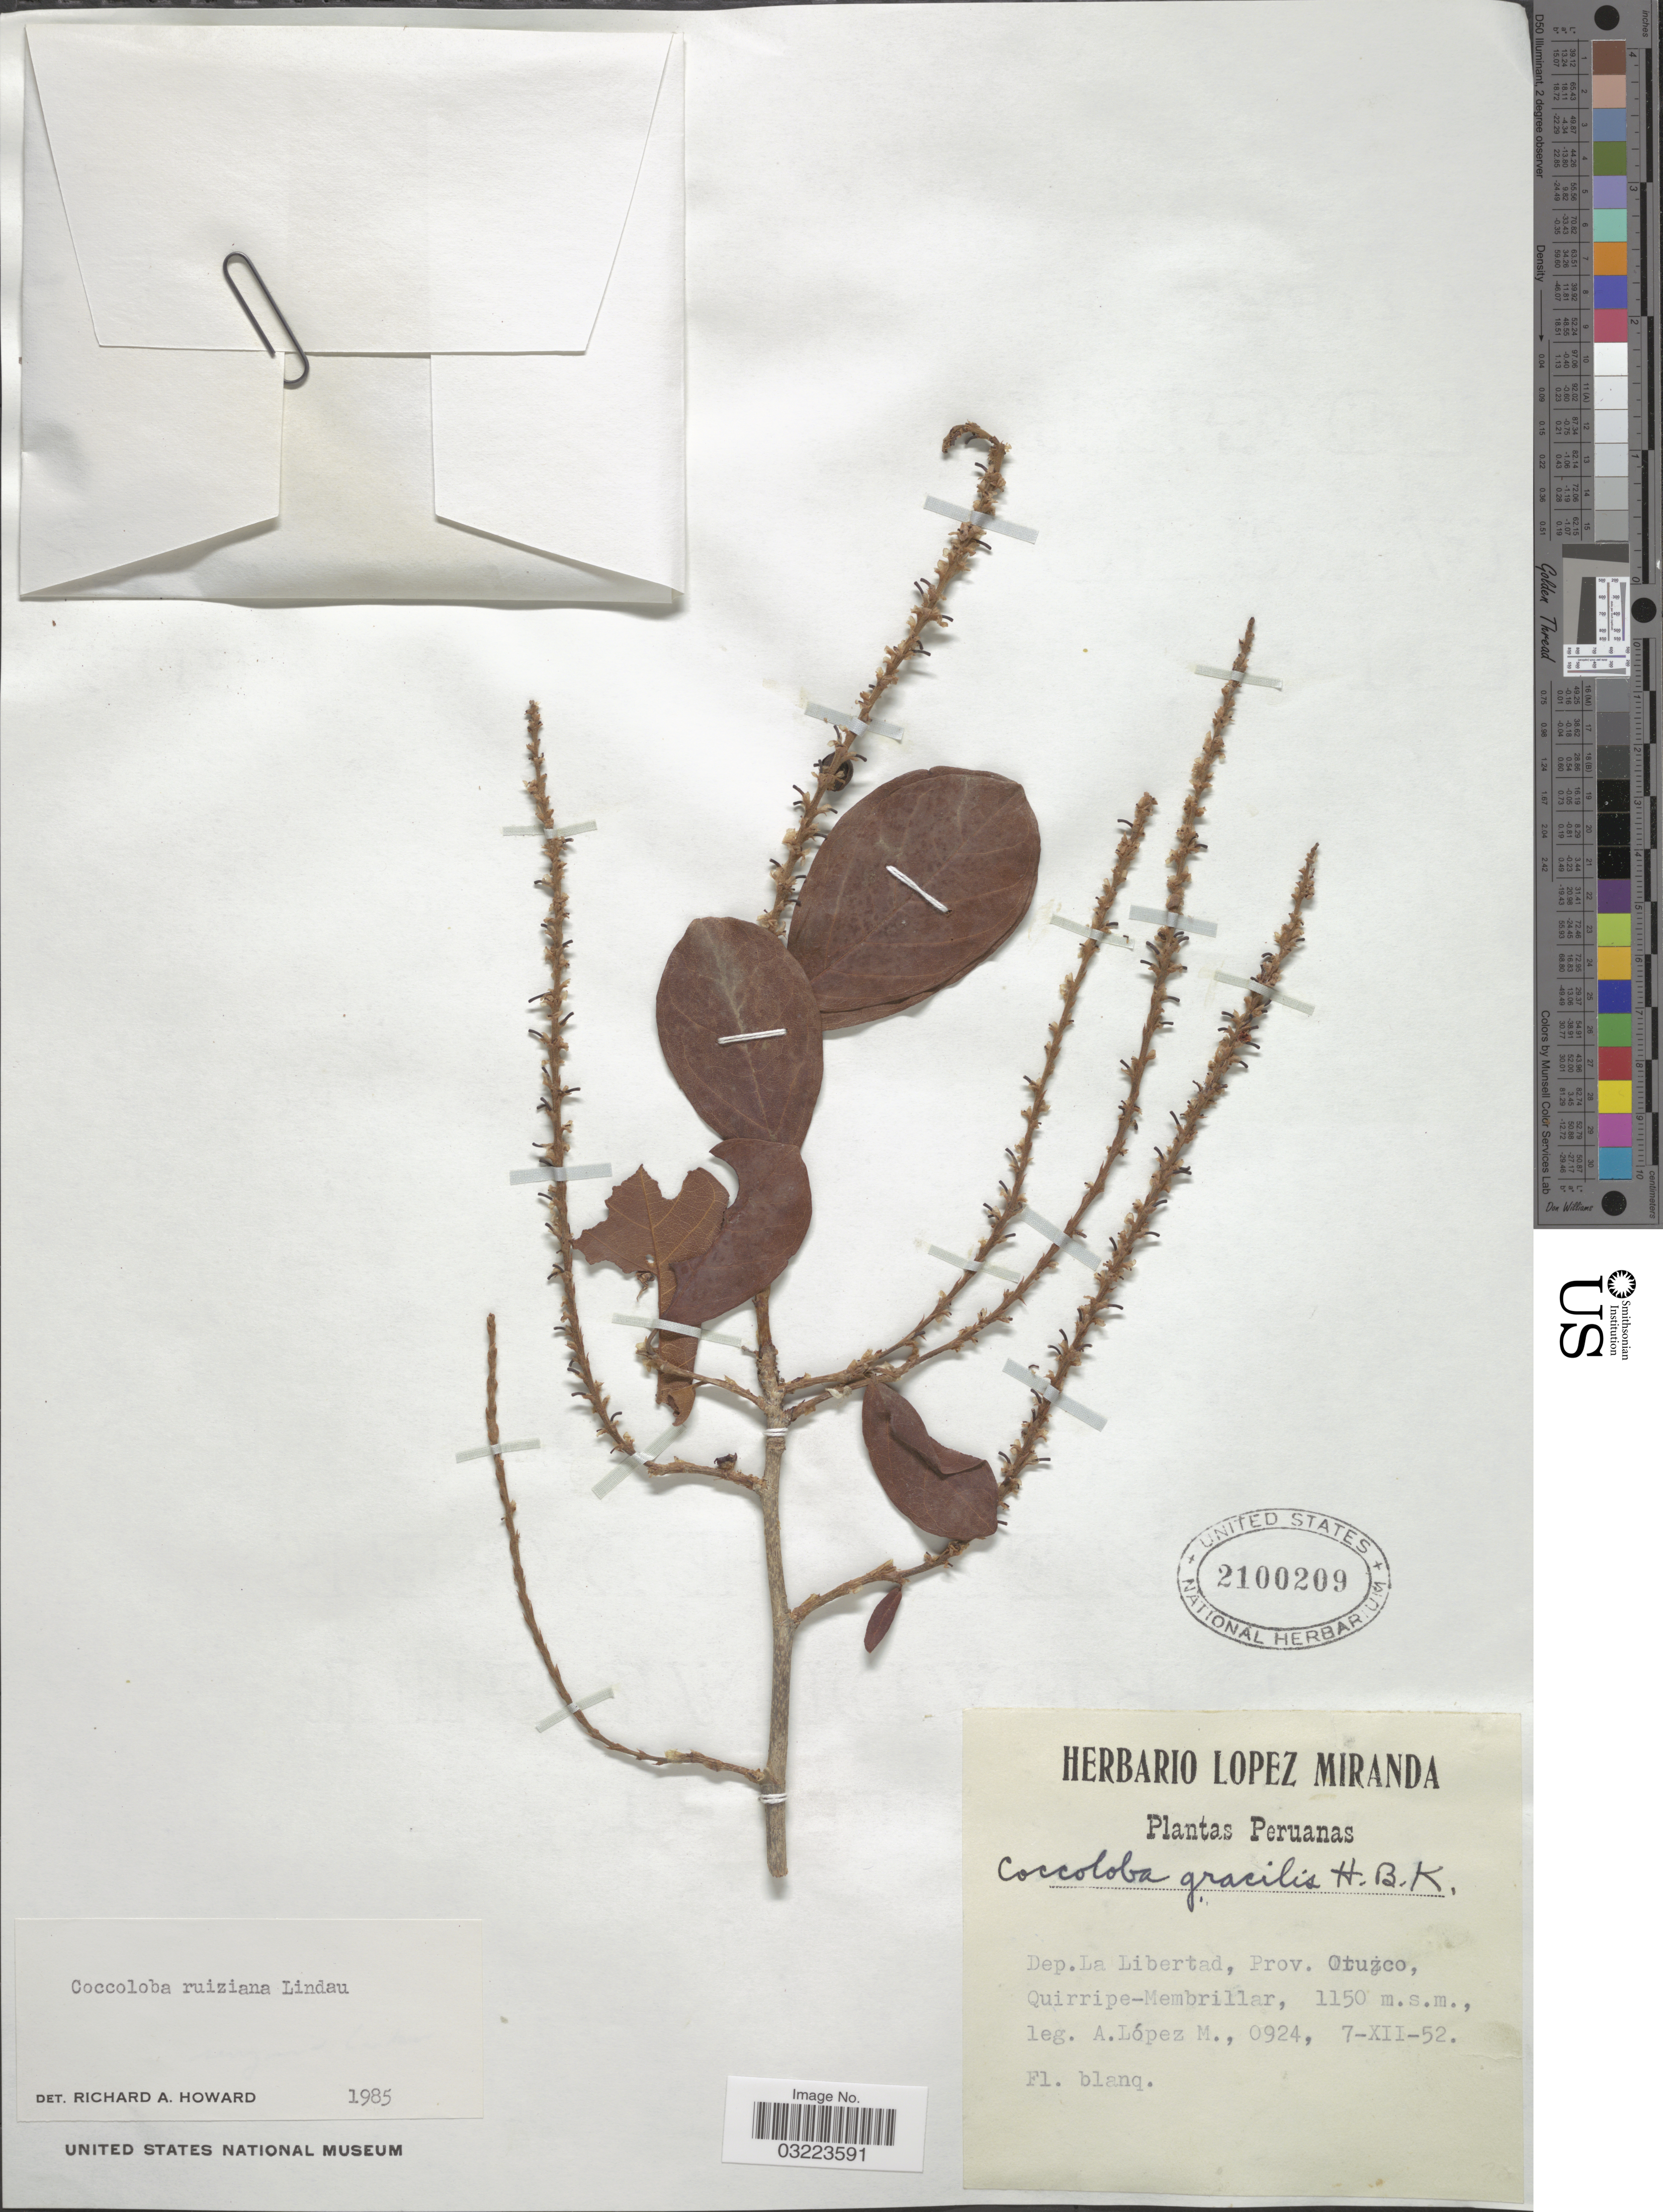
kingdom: Plantae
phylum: Tracheophyta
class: Magnoliopsida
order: Caryophyllales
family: Polygonaceae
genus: Coccoloba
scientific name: Coccoloba ruiziana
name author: Lindau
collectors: A. López M.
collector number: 0924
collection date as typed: Transcribed d/m/y: 7/12/52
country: Peru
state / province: La Libertad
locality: Dep. La Libertad, Prov. Otuzco, Quirripe-Membrillar.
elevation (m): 1150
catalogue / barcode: US 2100209